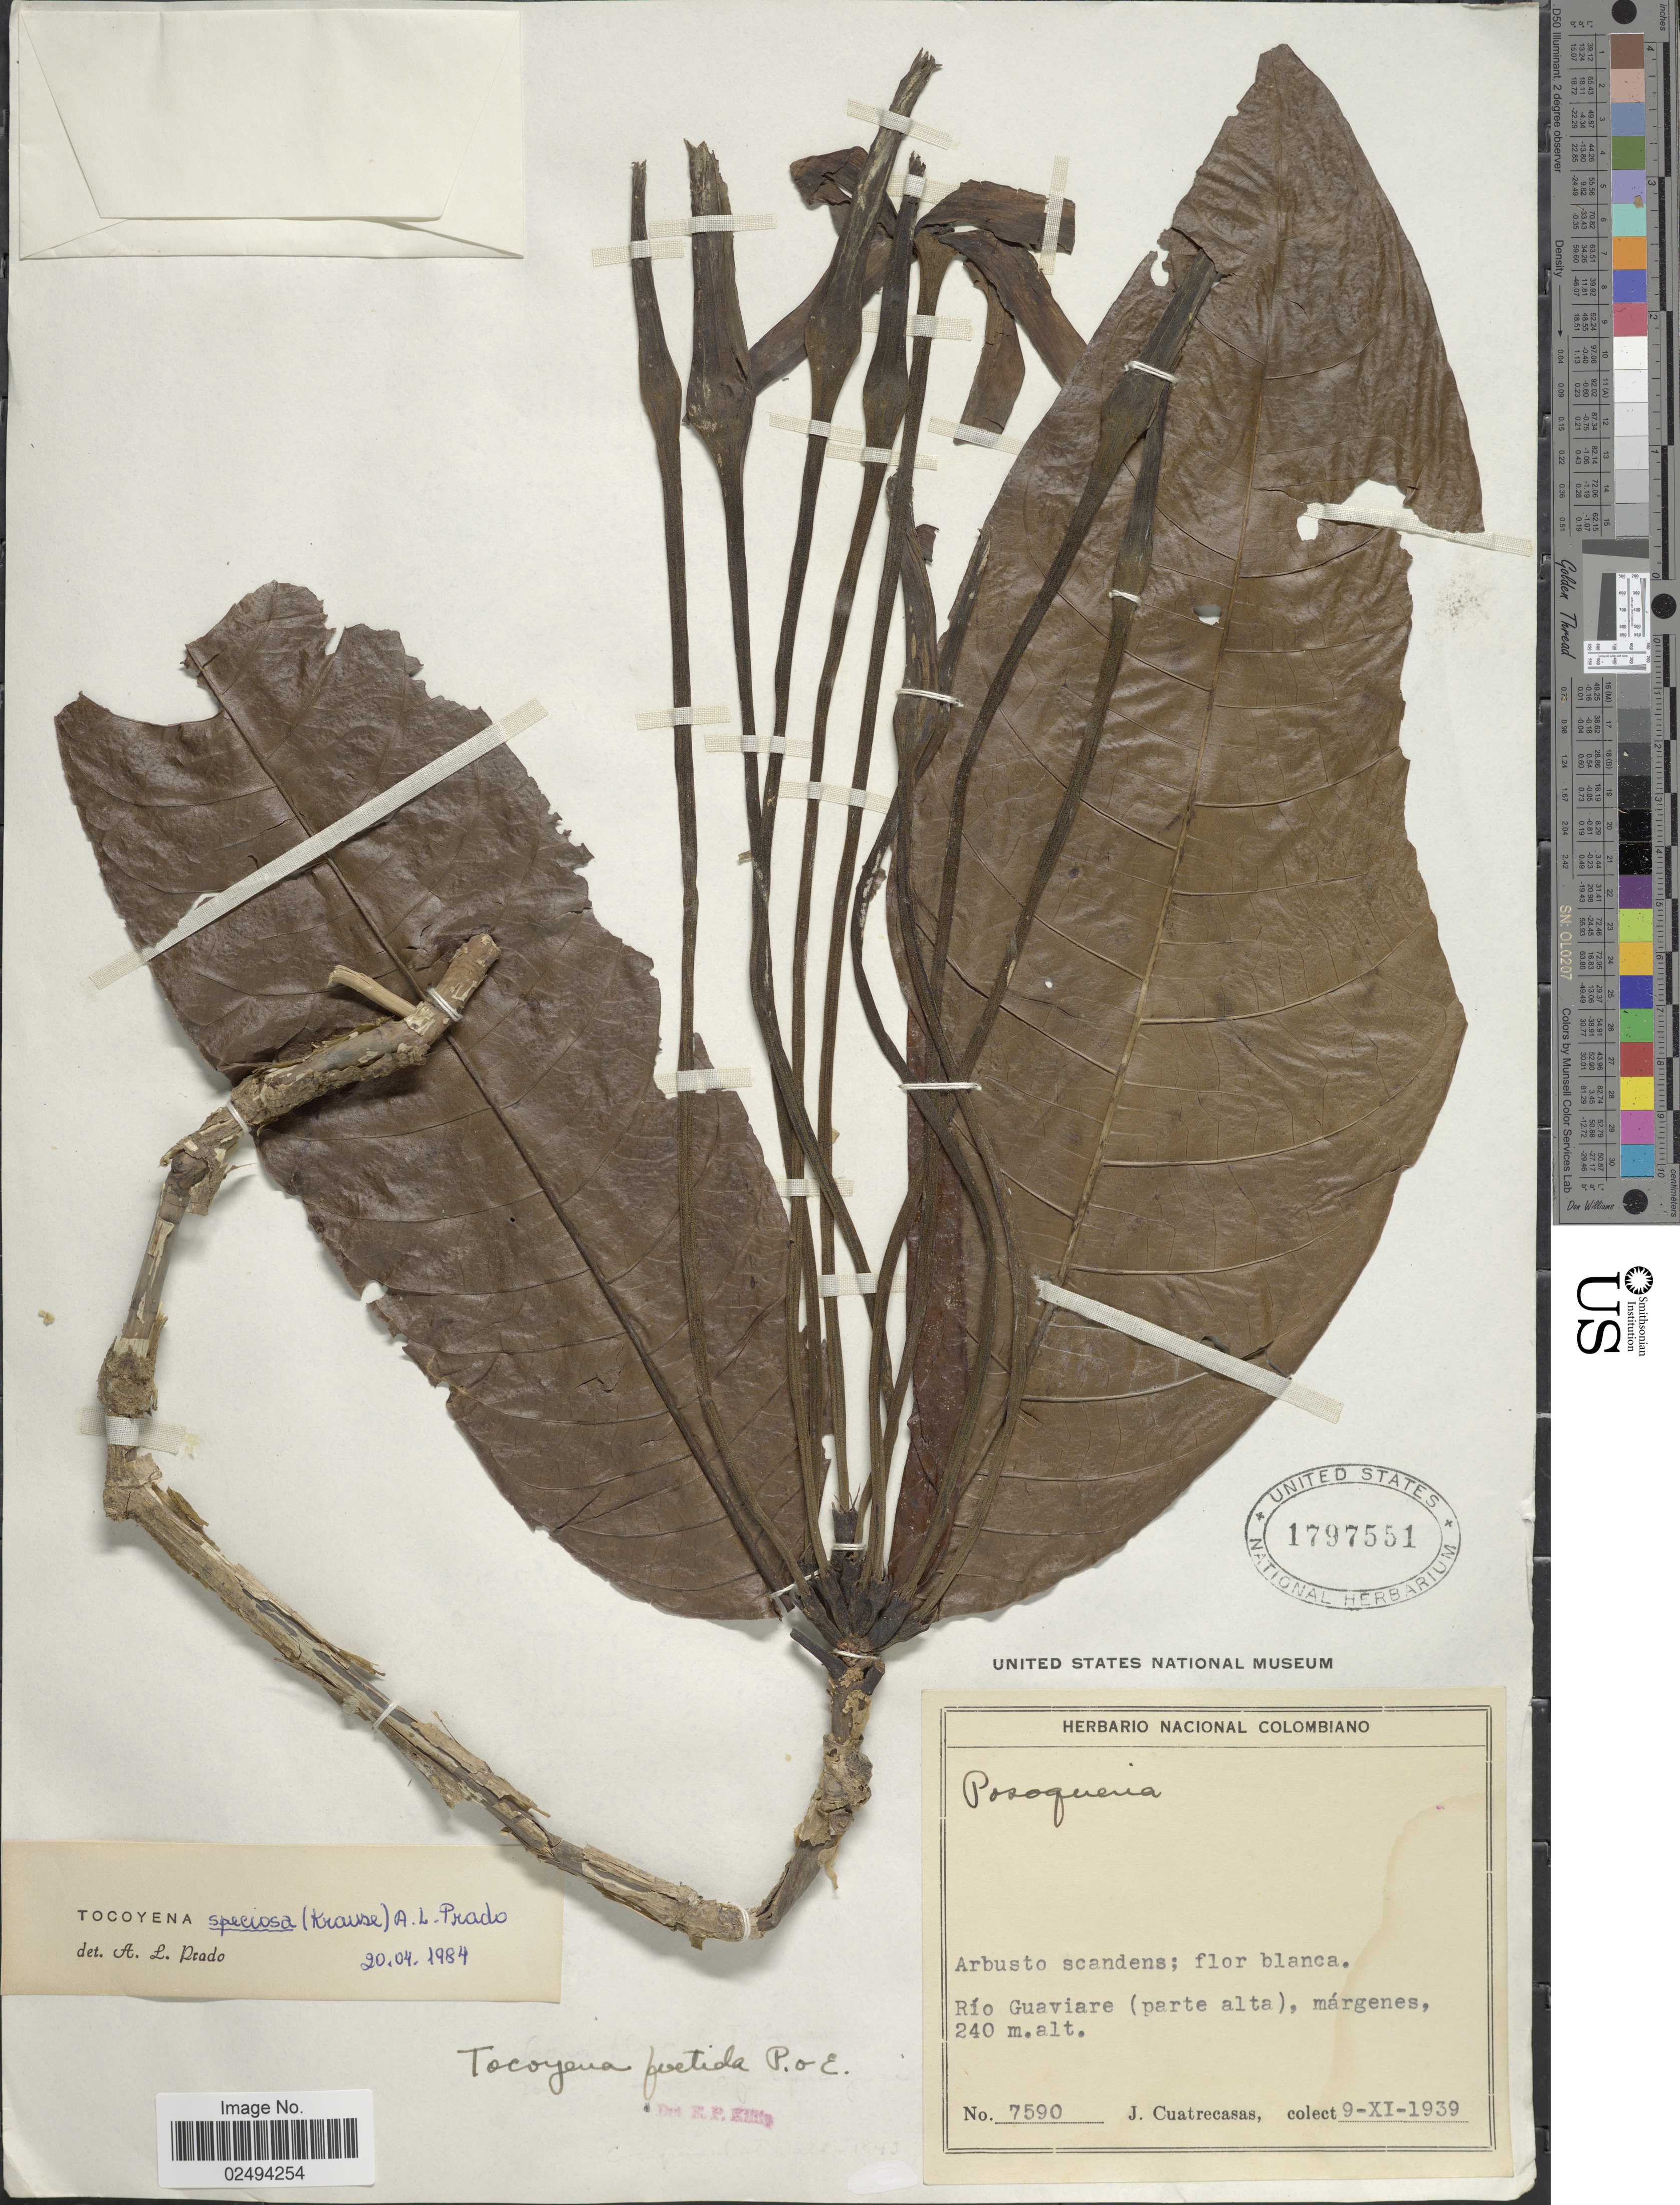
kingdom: Plantae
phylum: Tracheophyta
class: Magnoliopsida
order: Gentianales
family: Rubiaceae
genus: Tocoyena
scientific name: Tocoyena speciosa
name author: (Krause) A.L. Prado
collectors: J. Cuatrecasas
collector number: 7590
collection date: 1939-11-09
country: Colombia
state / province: Guaviare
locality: Río Guaviare (parte alta), márgenes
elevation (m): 240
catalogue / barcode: US 1797551